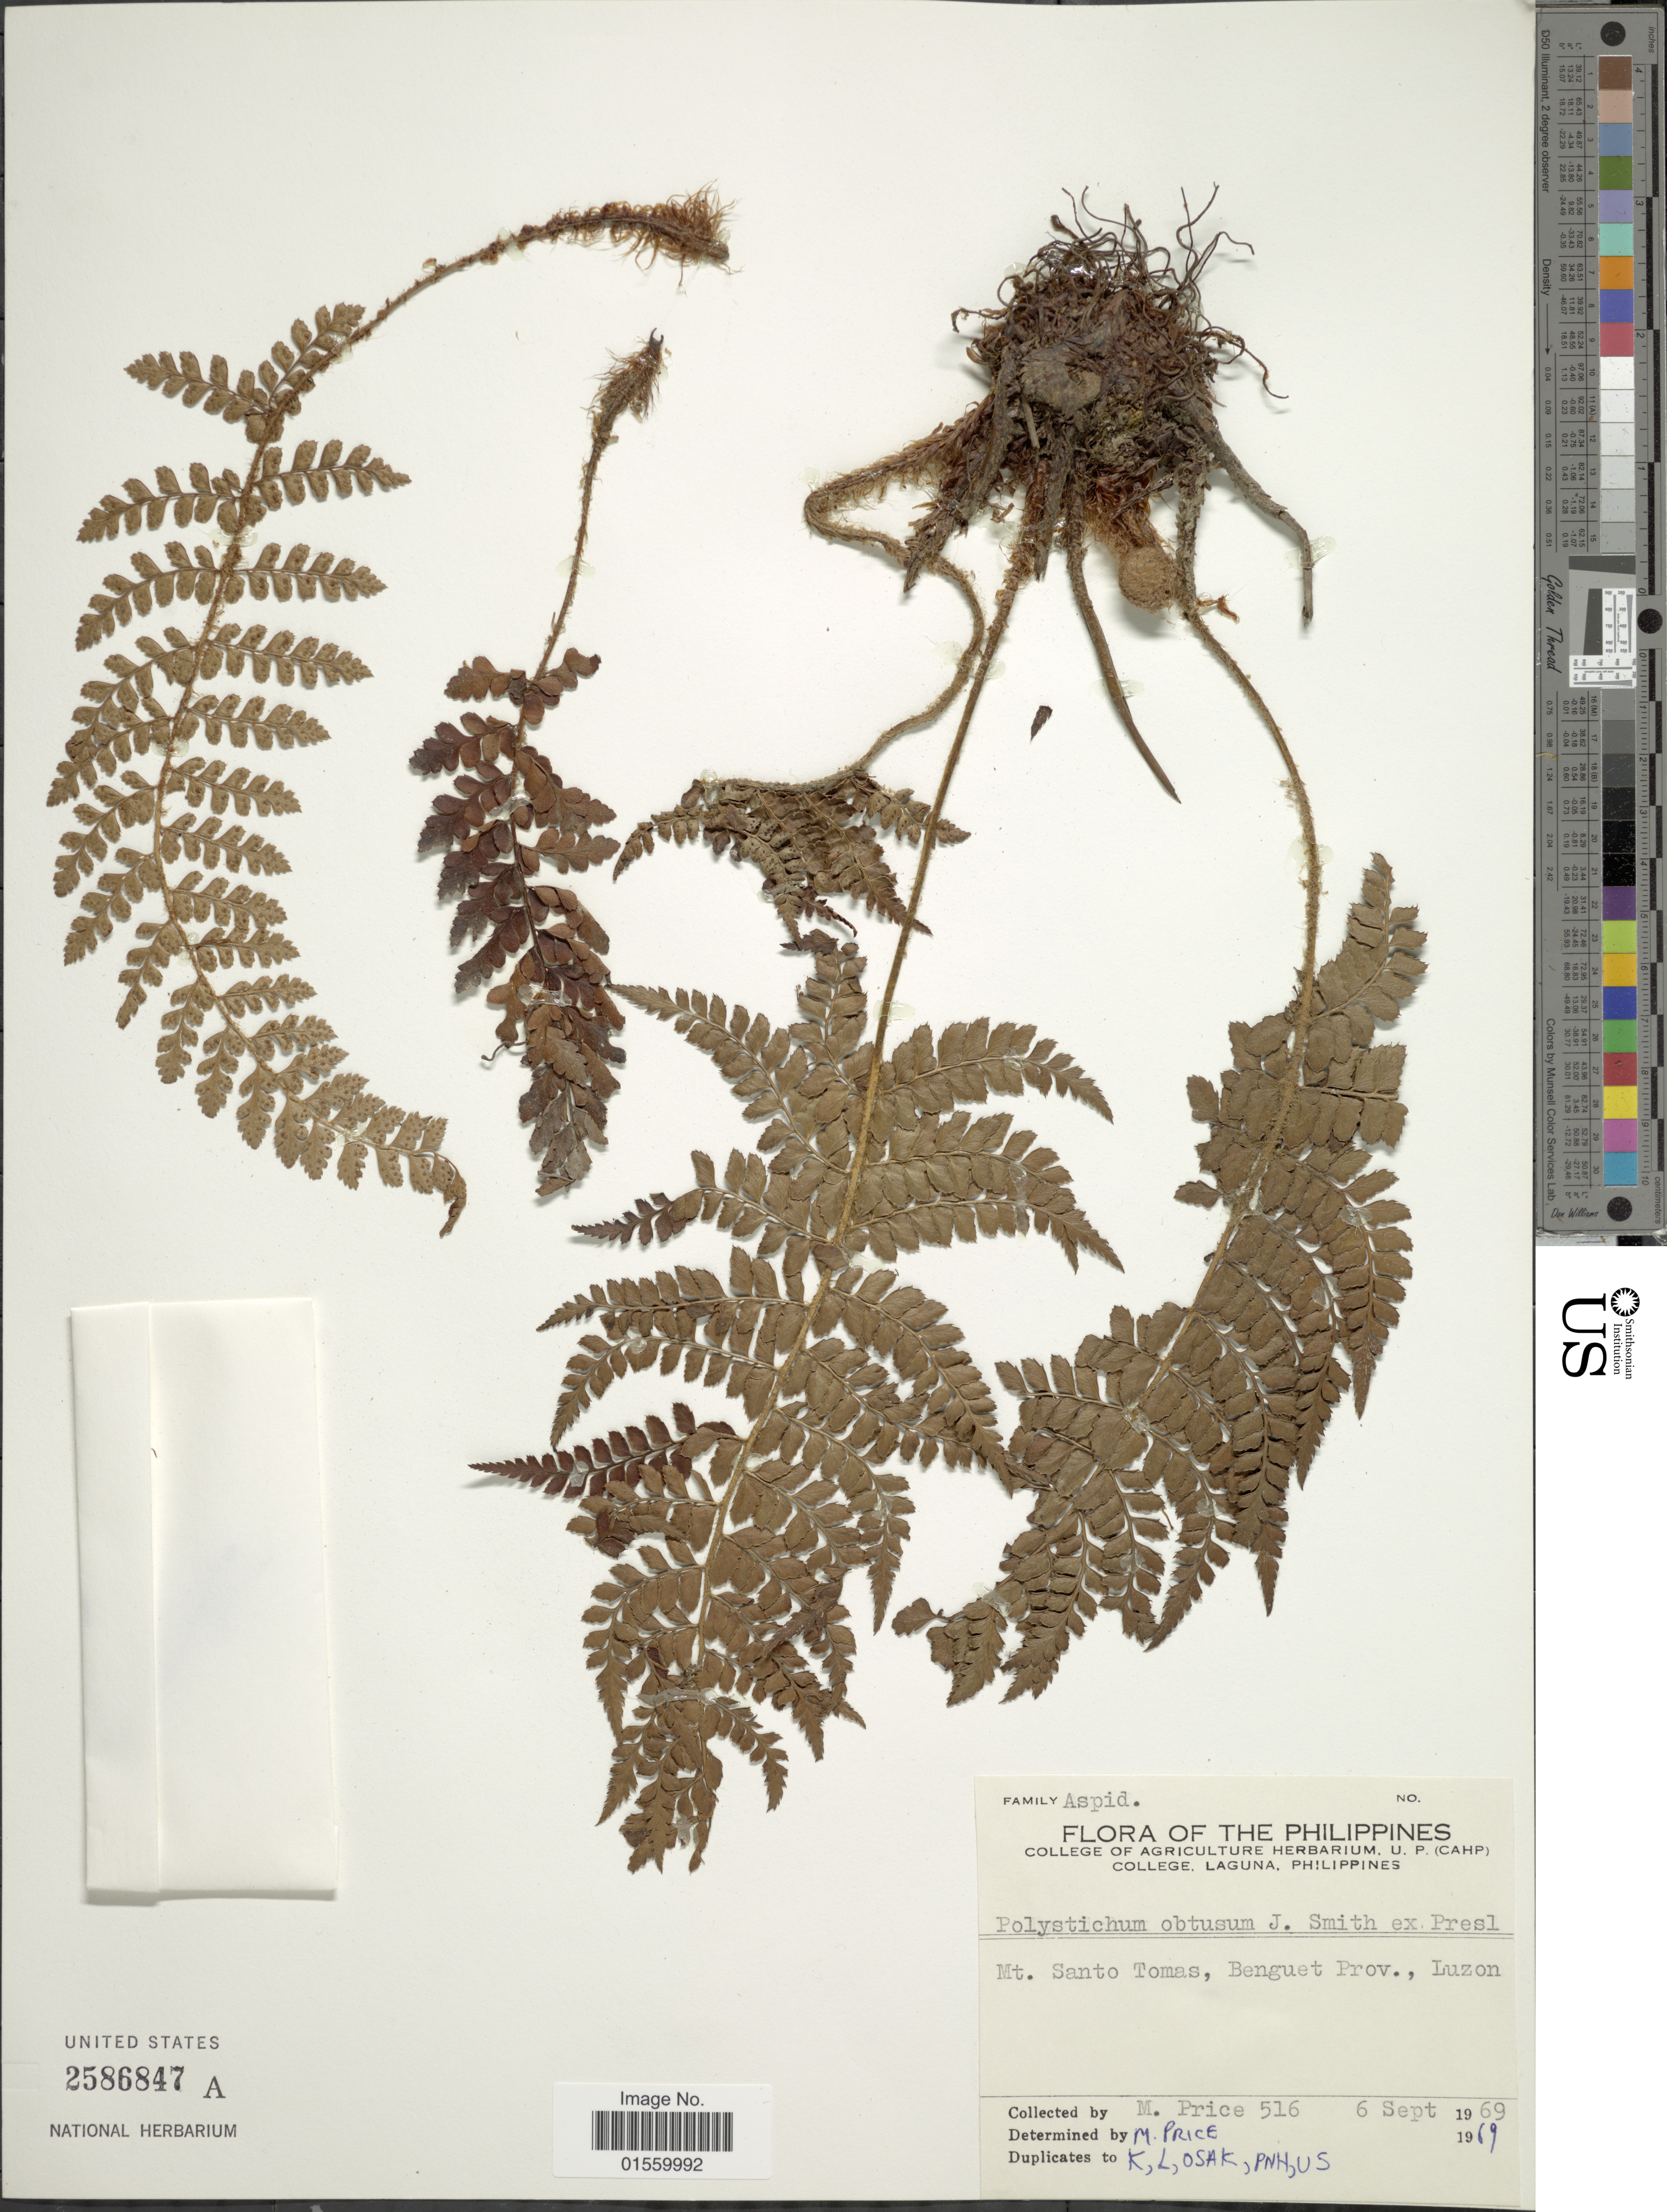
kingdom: Plantae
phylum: Tracheophyta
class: Polypodiopsida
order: Polypodiales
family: Dryopteridaceae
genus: Polystichum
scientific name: Polystichum obtusum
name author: J. Sm.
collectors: M. G. Price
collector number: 516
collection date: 1969-09-06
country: Philippines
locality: Mt. Santo Tomas, Benguet Prov., Luzon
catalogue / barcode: US 2586847A